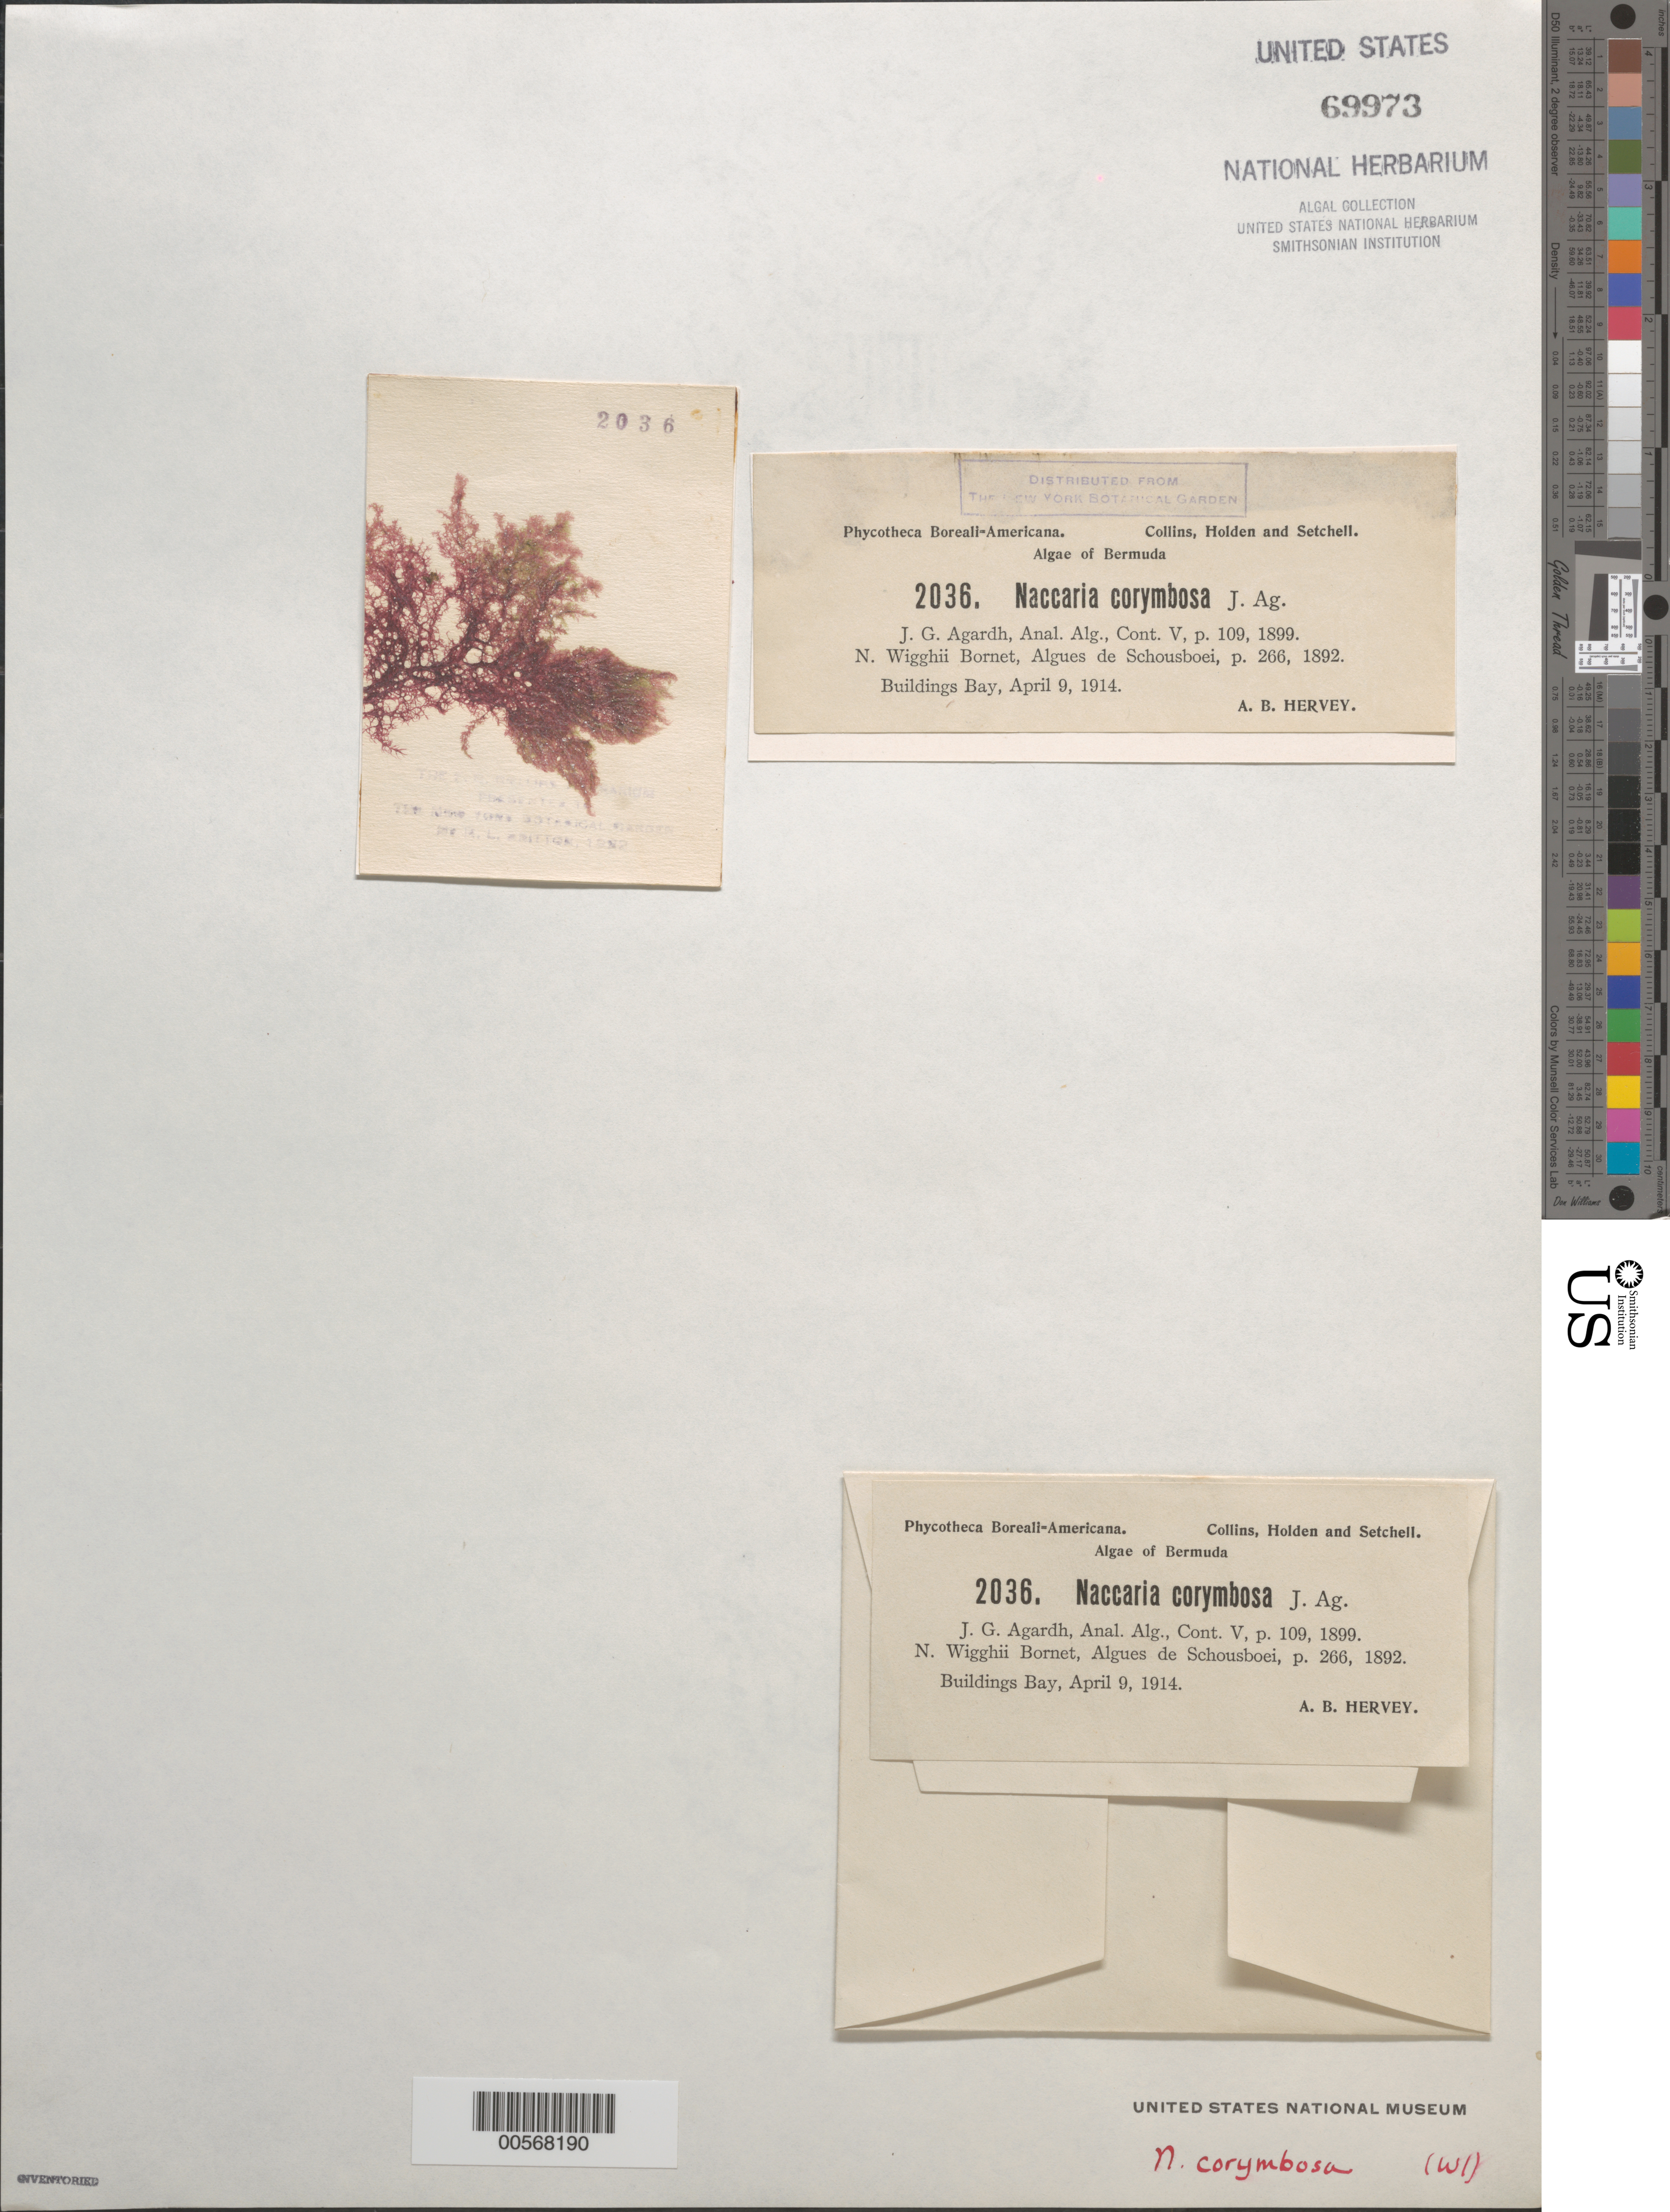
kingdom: Plantae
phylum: Rhodophyta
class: Florideophyceae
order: Bonnemaisoniales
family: Naccariaceae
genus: Naccaria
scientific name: Naccaria corymbosa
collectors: A. B. Hervey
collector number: PB-A 2036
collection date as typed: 09 Apr 1914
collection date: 1914-04-09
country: Bermuda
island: St. George's Island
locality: Buildings Bay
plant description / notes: Collins, Holden & Setchell, Phycotheca Boreali-Americana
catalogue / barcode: US 69973